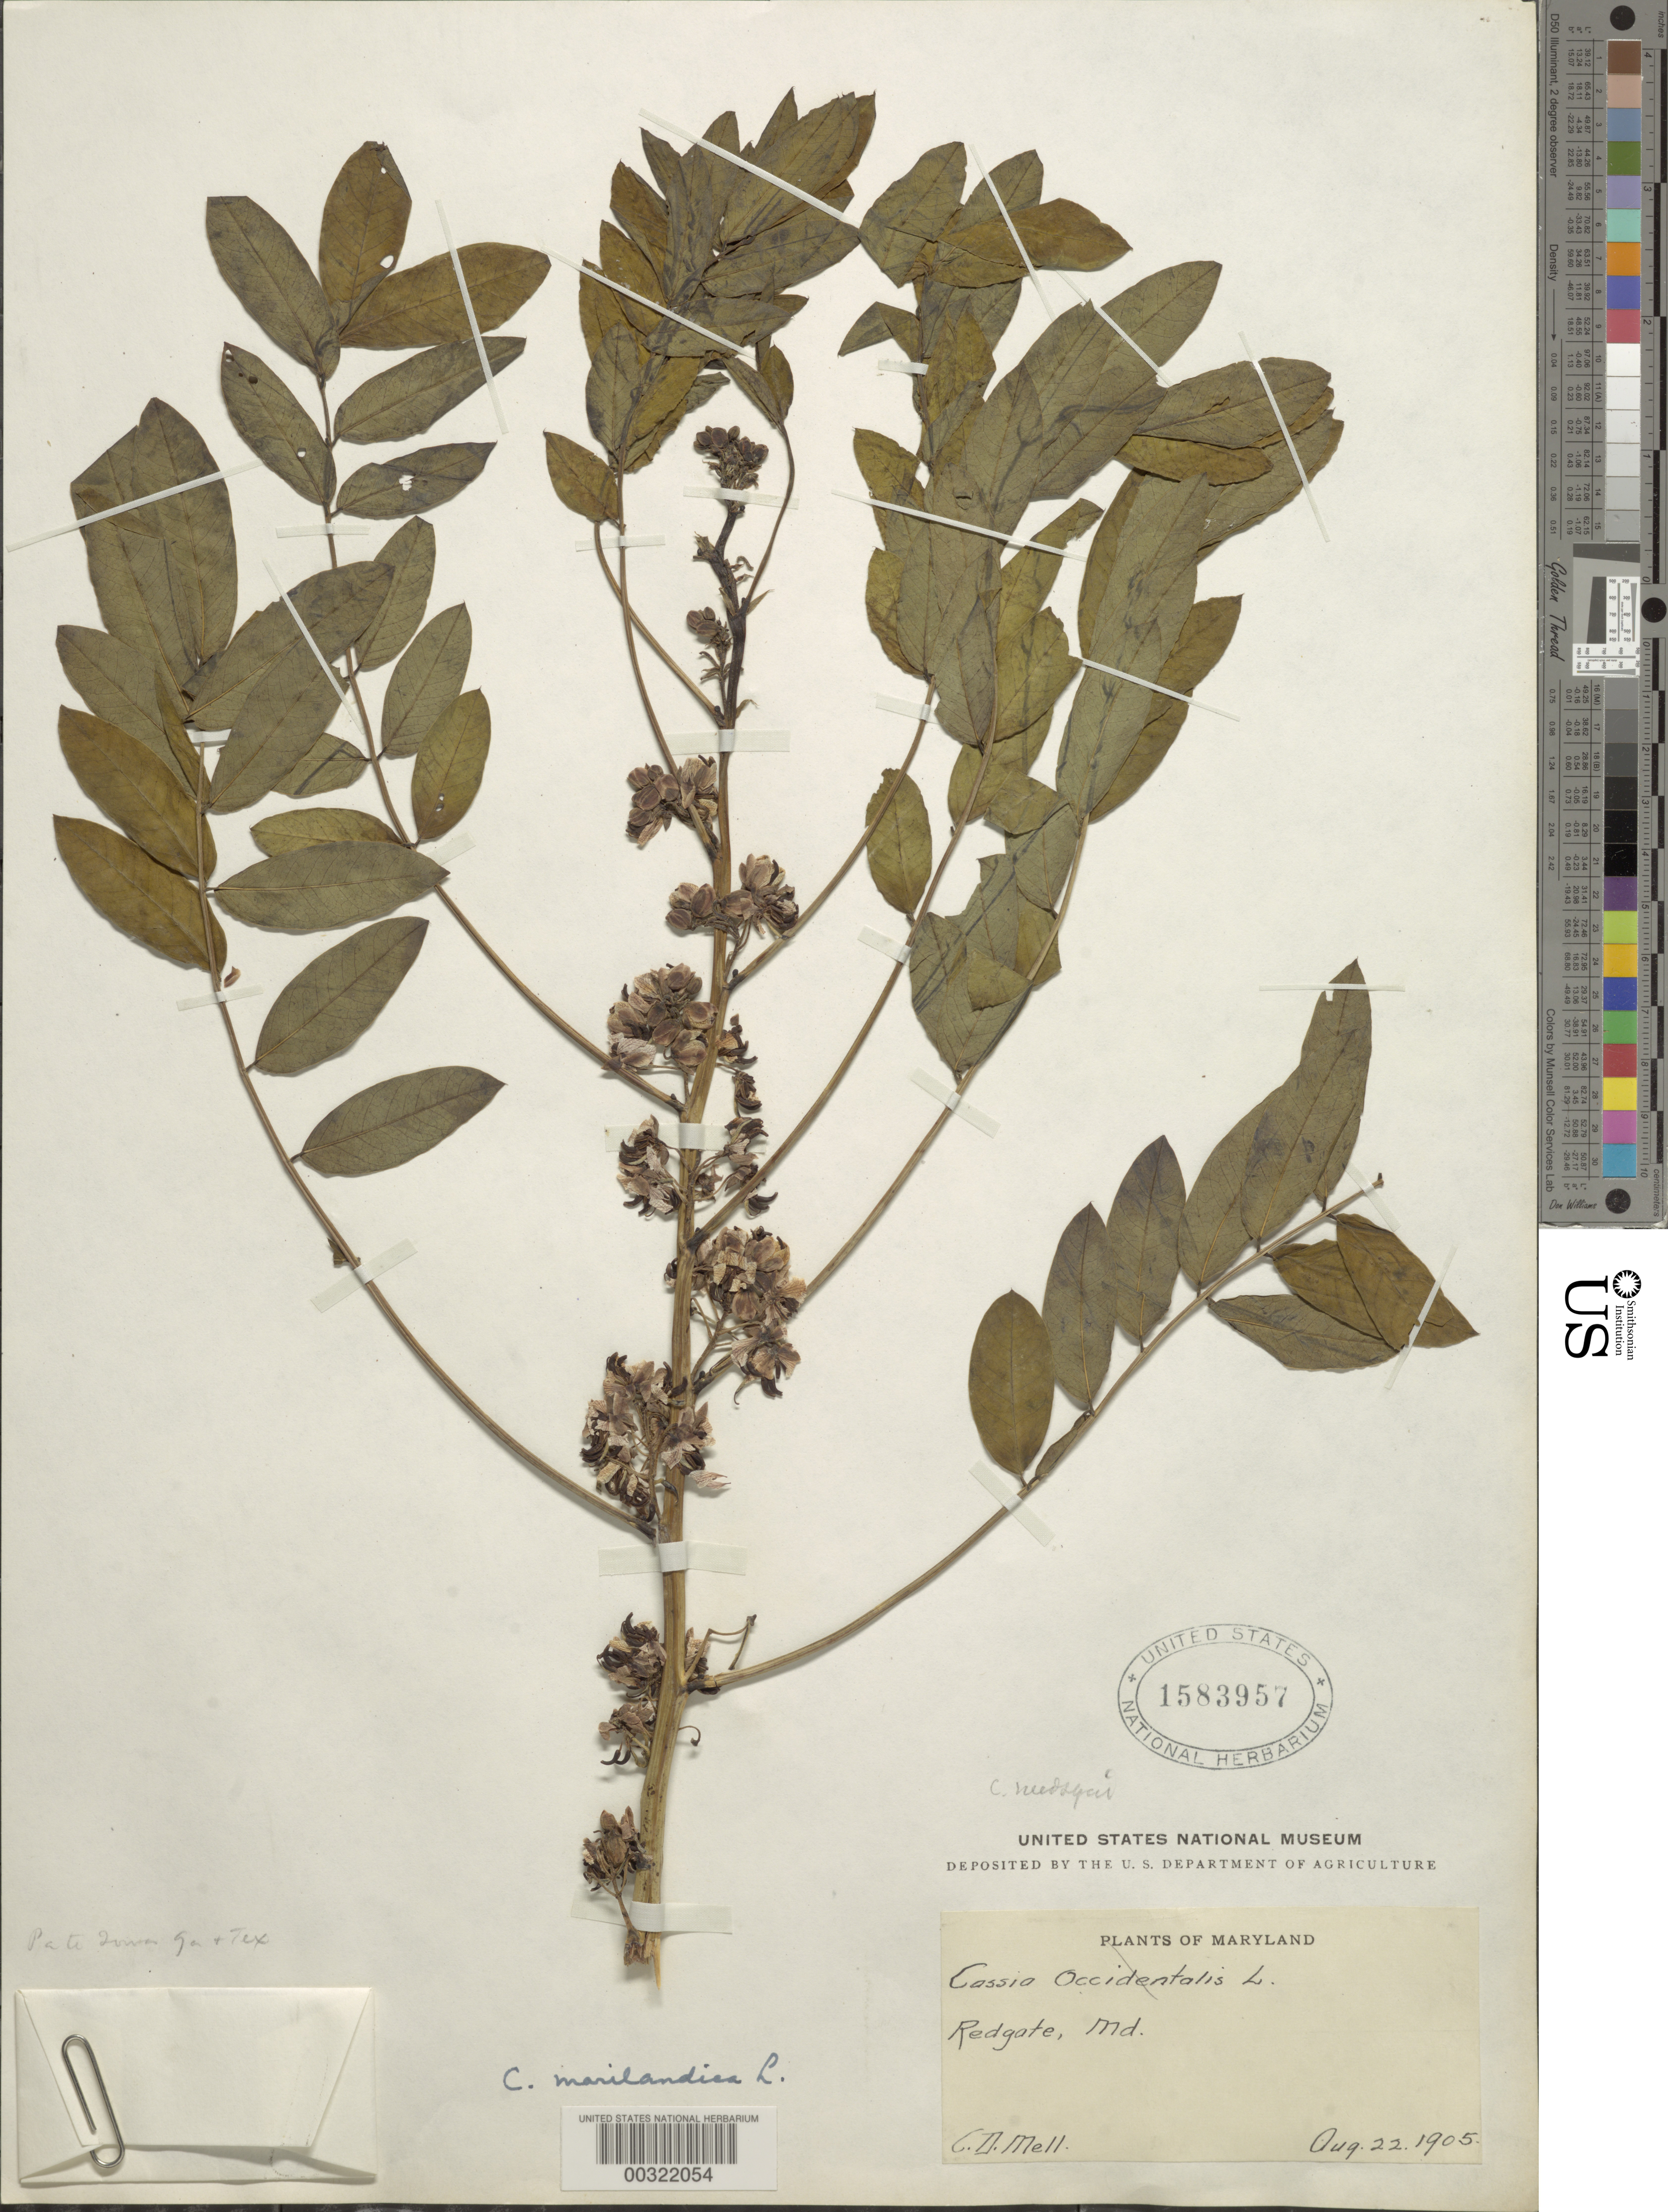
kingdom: Plantae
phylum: Tracheophyta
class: Magnoliopsida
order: Fabales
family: Fabaceae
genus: Senna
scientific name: Senna marilandica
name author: (L.) Link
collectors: C. D. Mell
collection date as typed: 22 Aug 1905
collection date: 1905-08-22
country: United States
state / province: Maryland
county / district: St. Mary's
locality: Redgate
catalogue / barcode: US 1583957